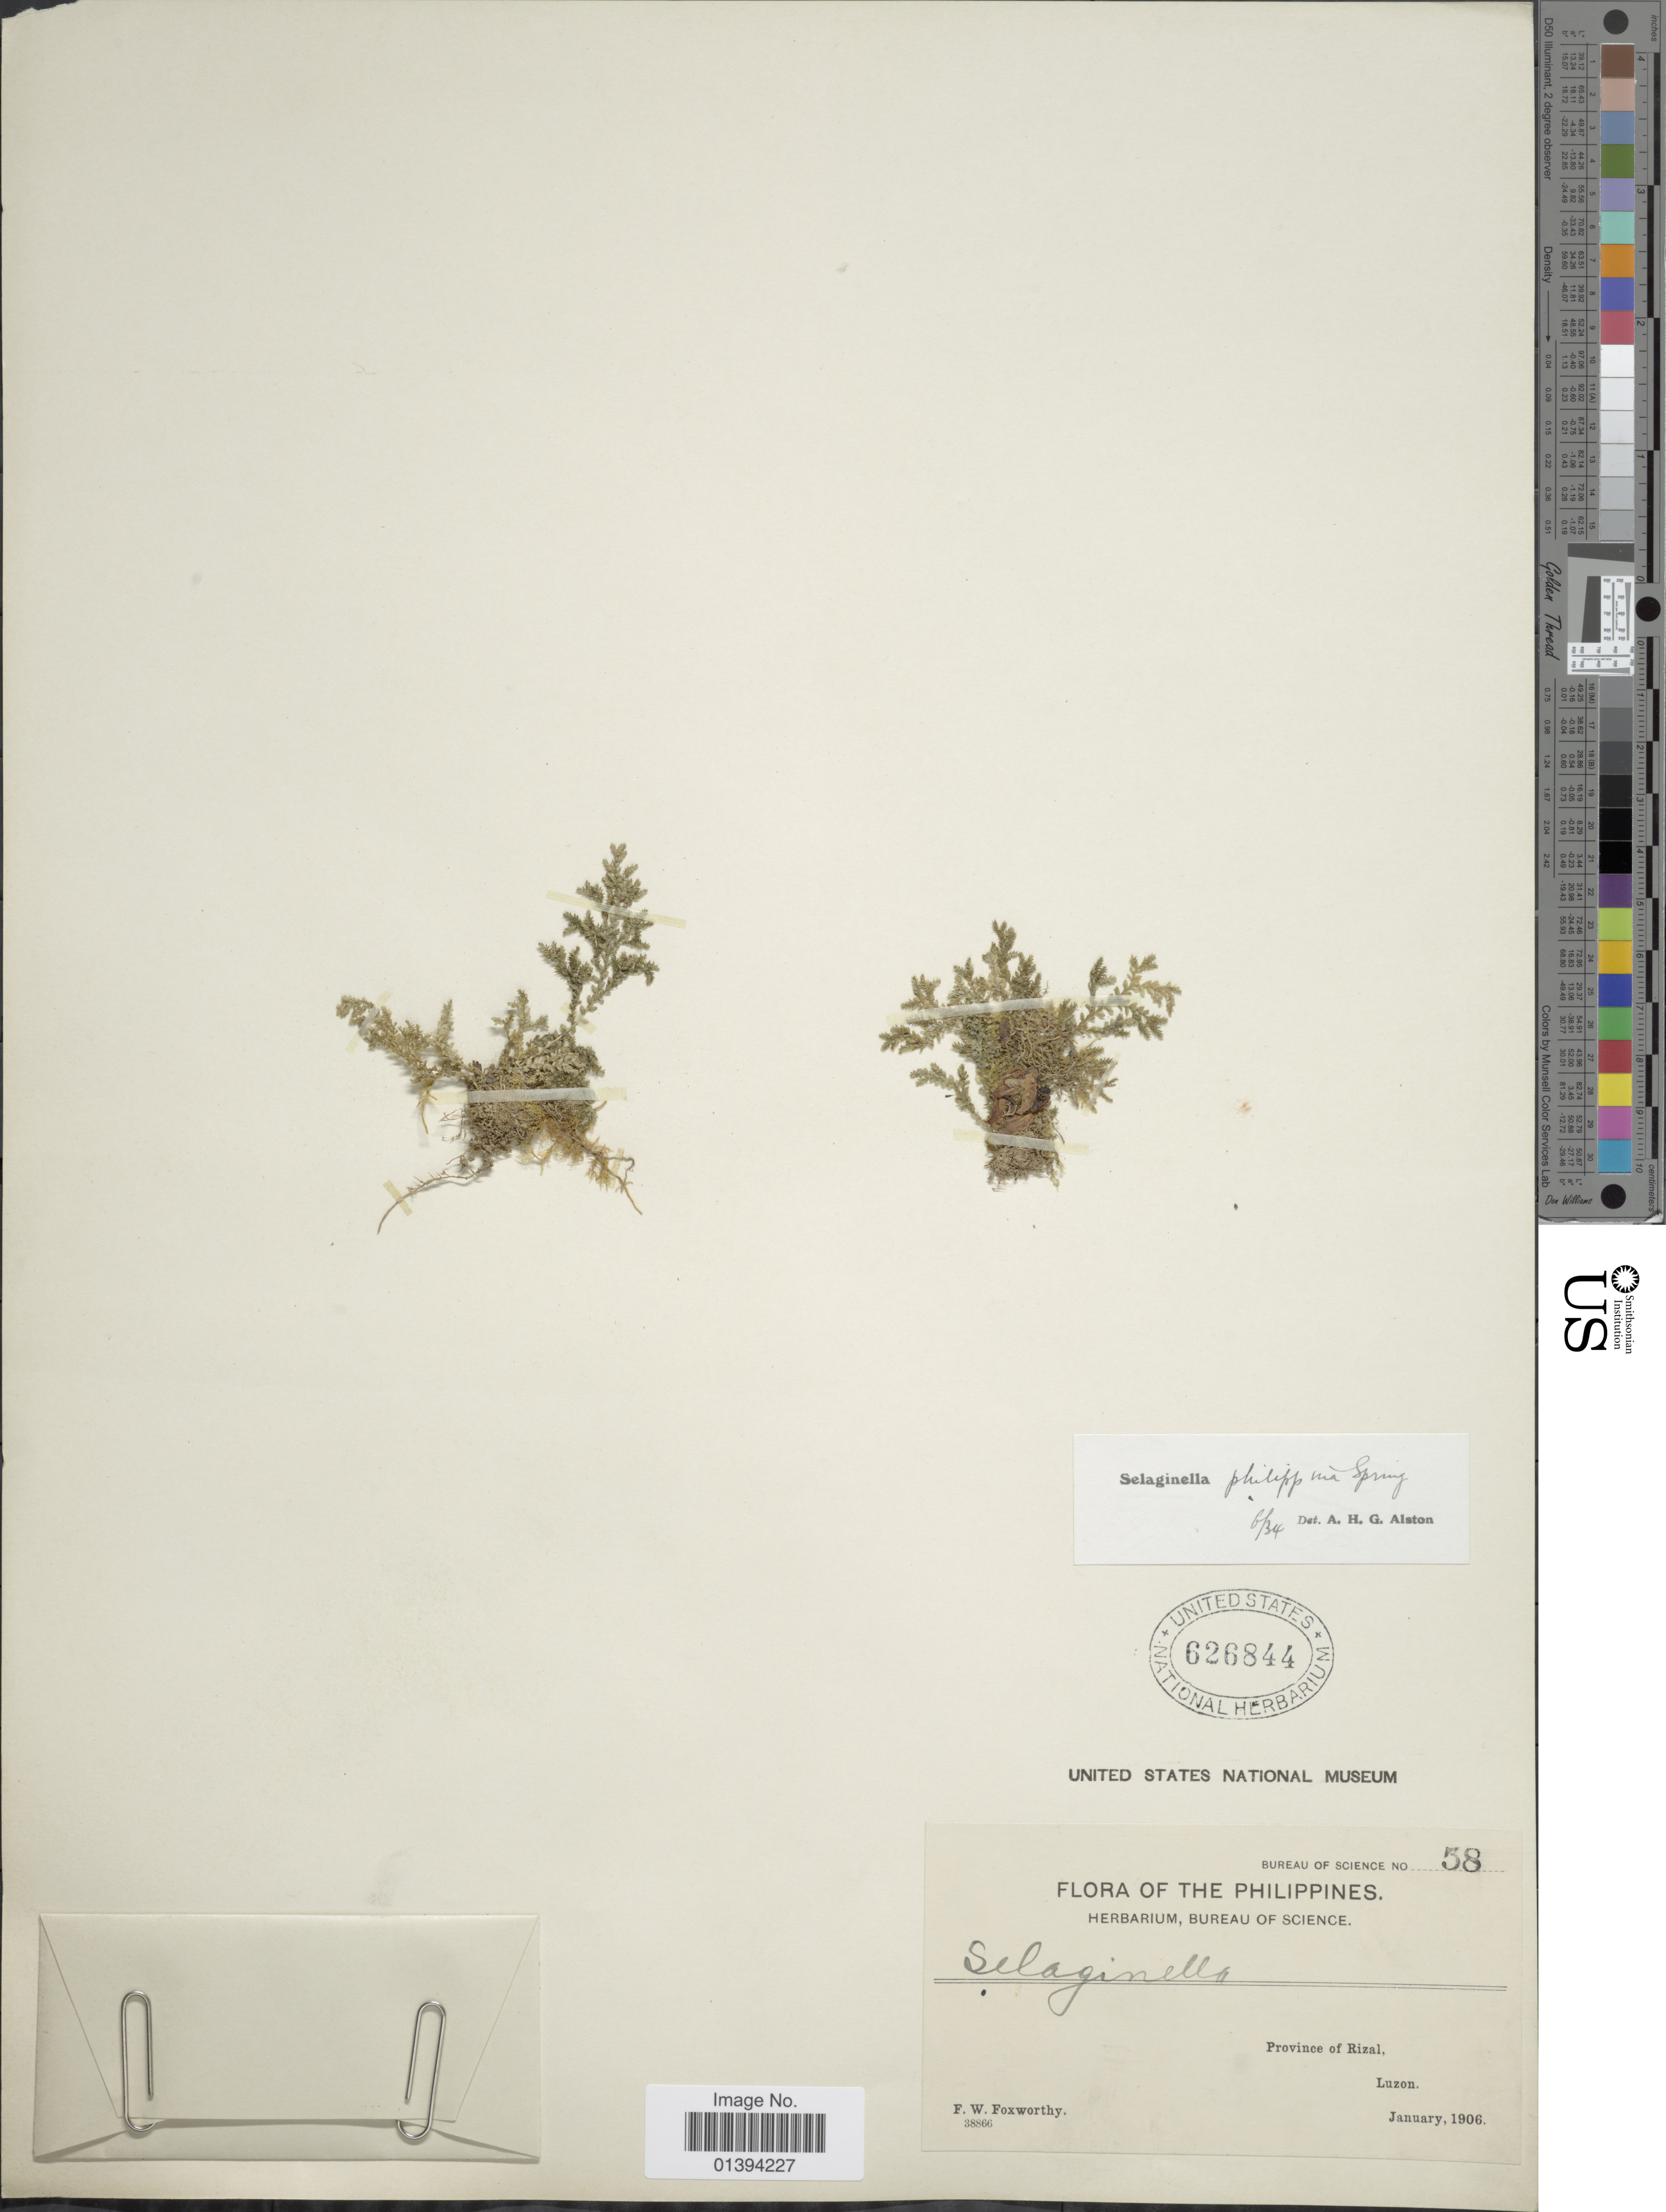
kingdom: Plantae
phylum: Tracheophyta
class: Lycopodiopsida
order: Selaginellales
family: Selaginellaceae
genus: Selaginella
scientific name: Selaginella philippina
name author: Spring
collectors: F. W. Foxworthy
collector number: Bureau of Science 58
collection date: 1906-01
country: Philippines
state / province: Central Luzon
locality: Province of Rizal, Luzon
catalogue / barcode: US 626844